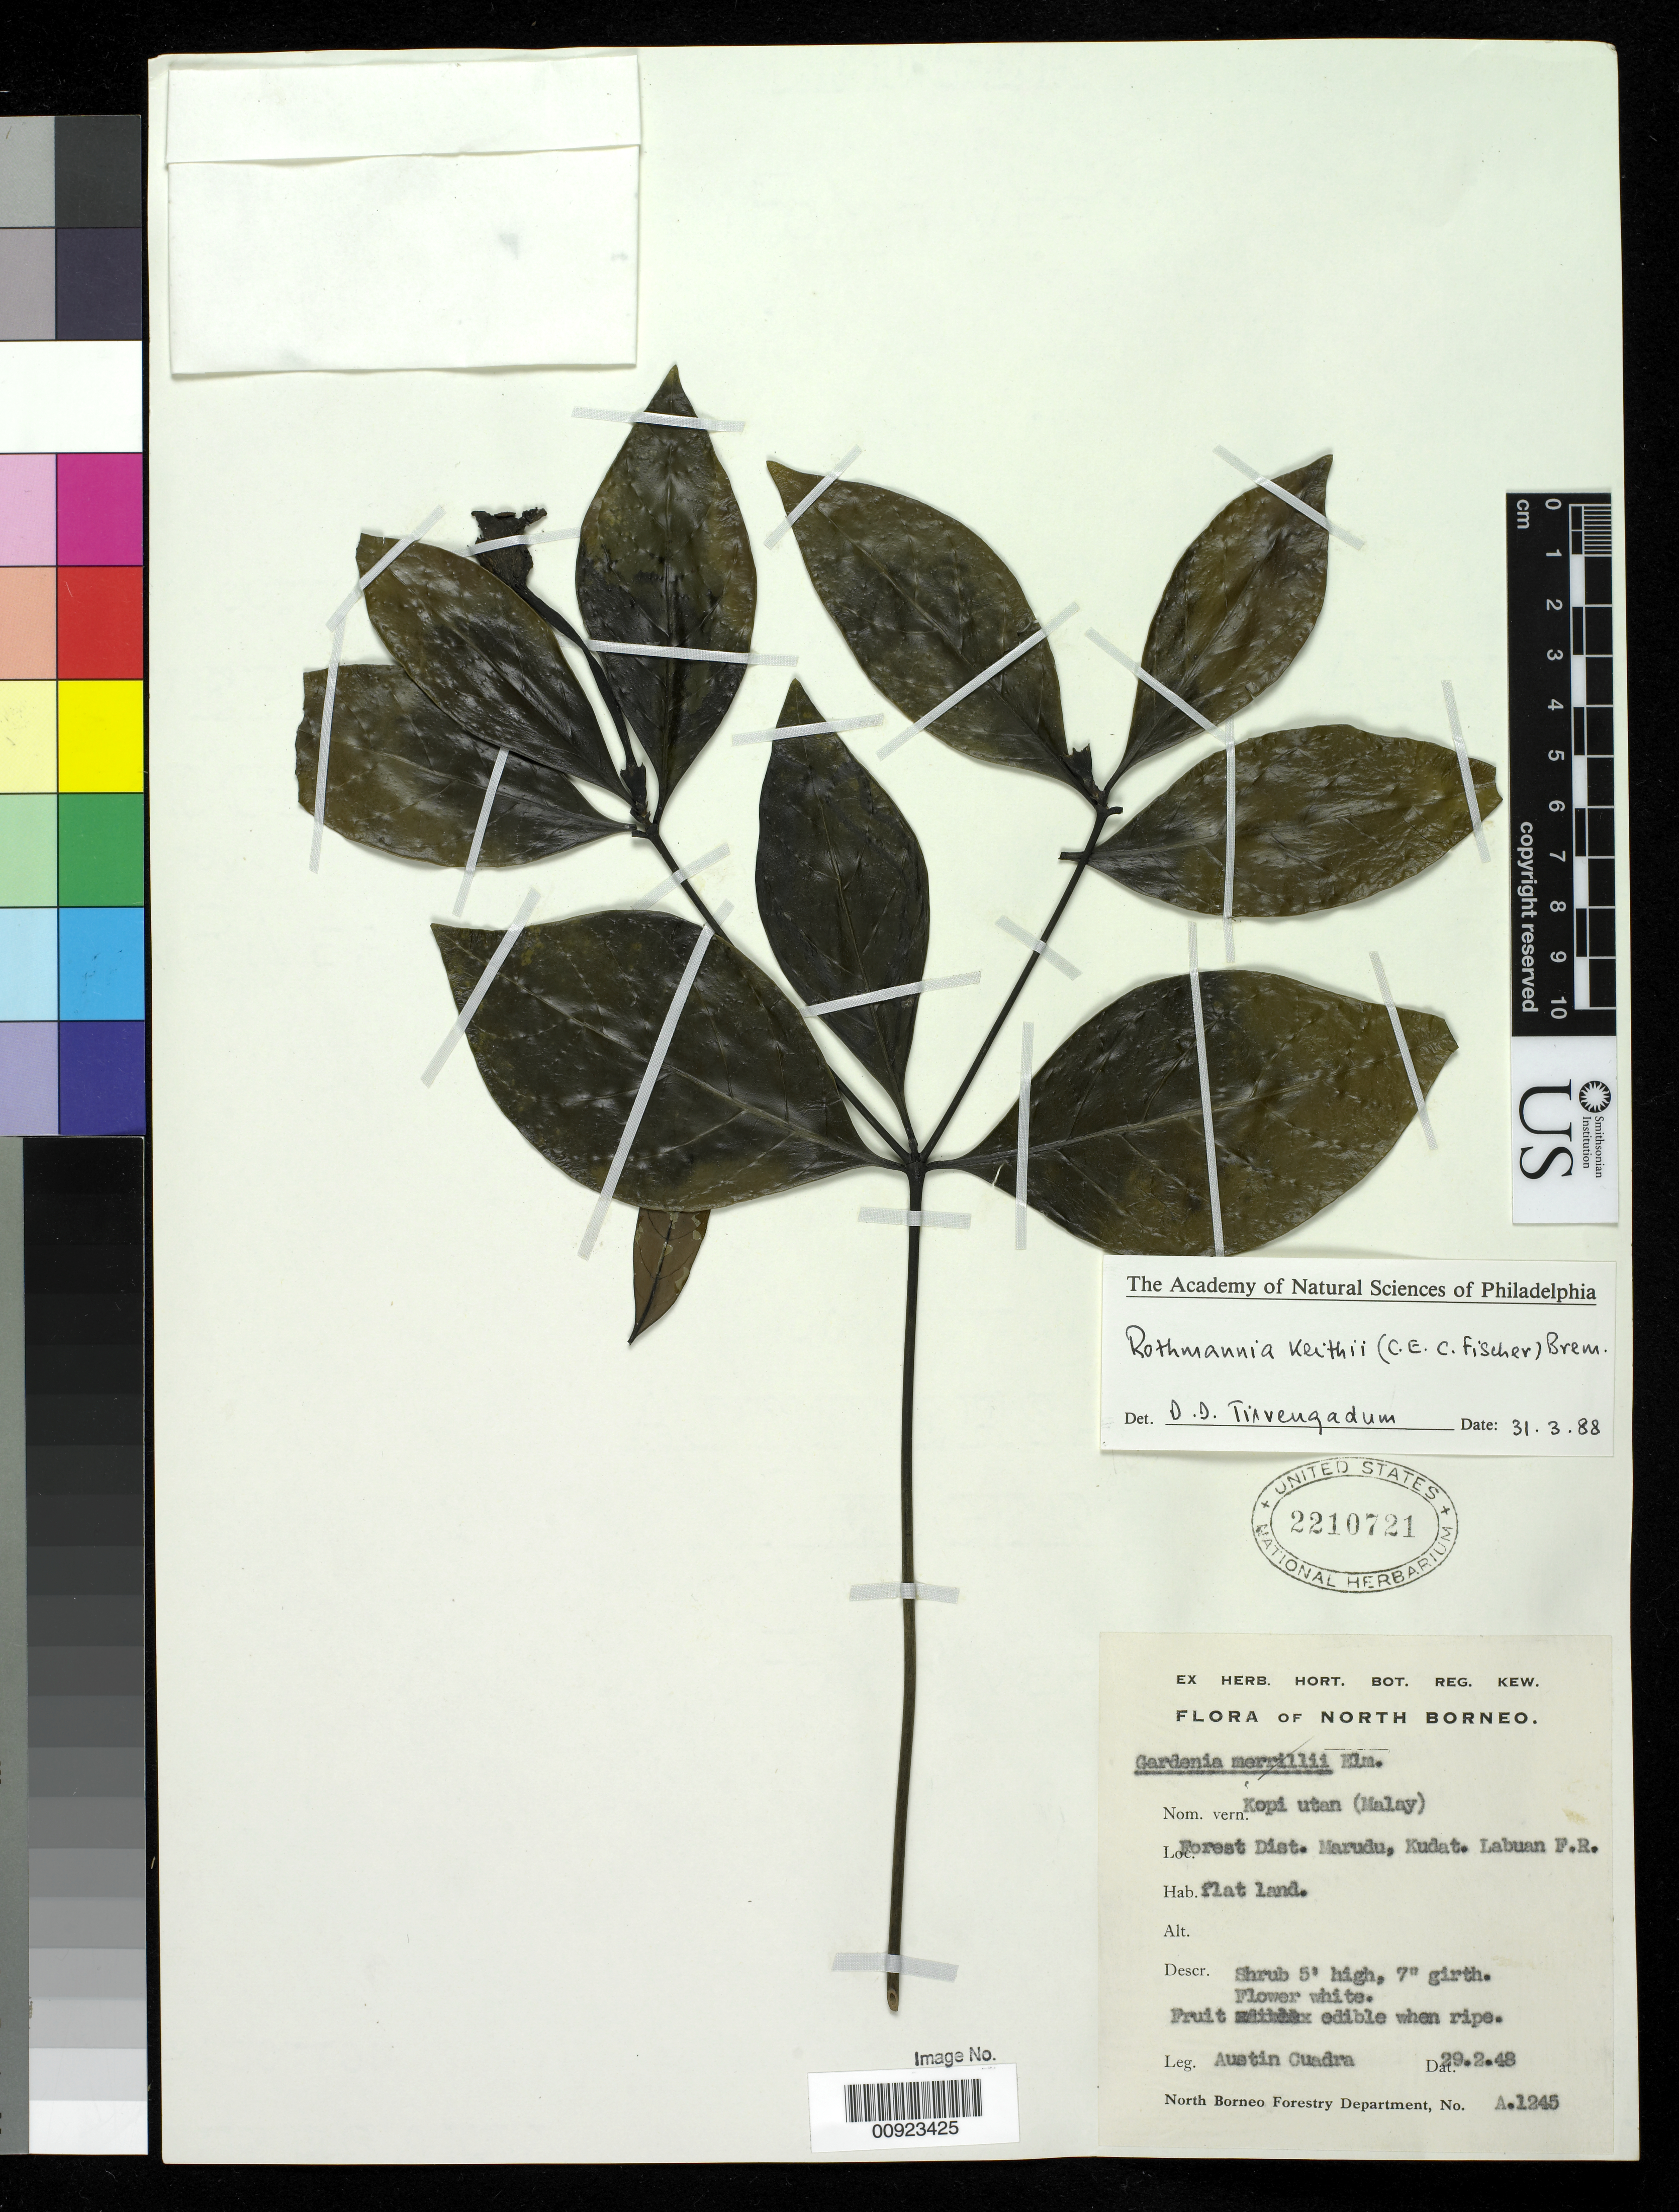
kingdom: Plantae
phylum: Tracheophyta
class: Magnoliopsida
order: Gentianales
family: Rubiaceae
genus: Rothmannia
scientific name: Rothmannia keithii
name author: (C.E.C. Fisch.) Bremek.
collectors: A. Cuadra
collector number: A 1245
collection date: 1948-02-29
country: Malaysia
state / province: Sabah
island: Borneo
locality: F.D. Marudu,Kadat. Labuan F.R.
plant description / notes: MJD copied to EBDCS- Food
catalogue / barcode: US 2210721